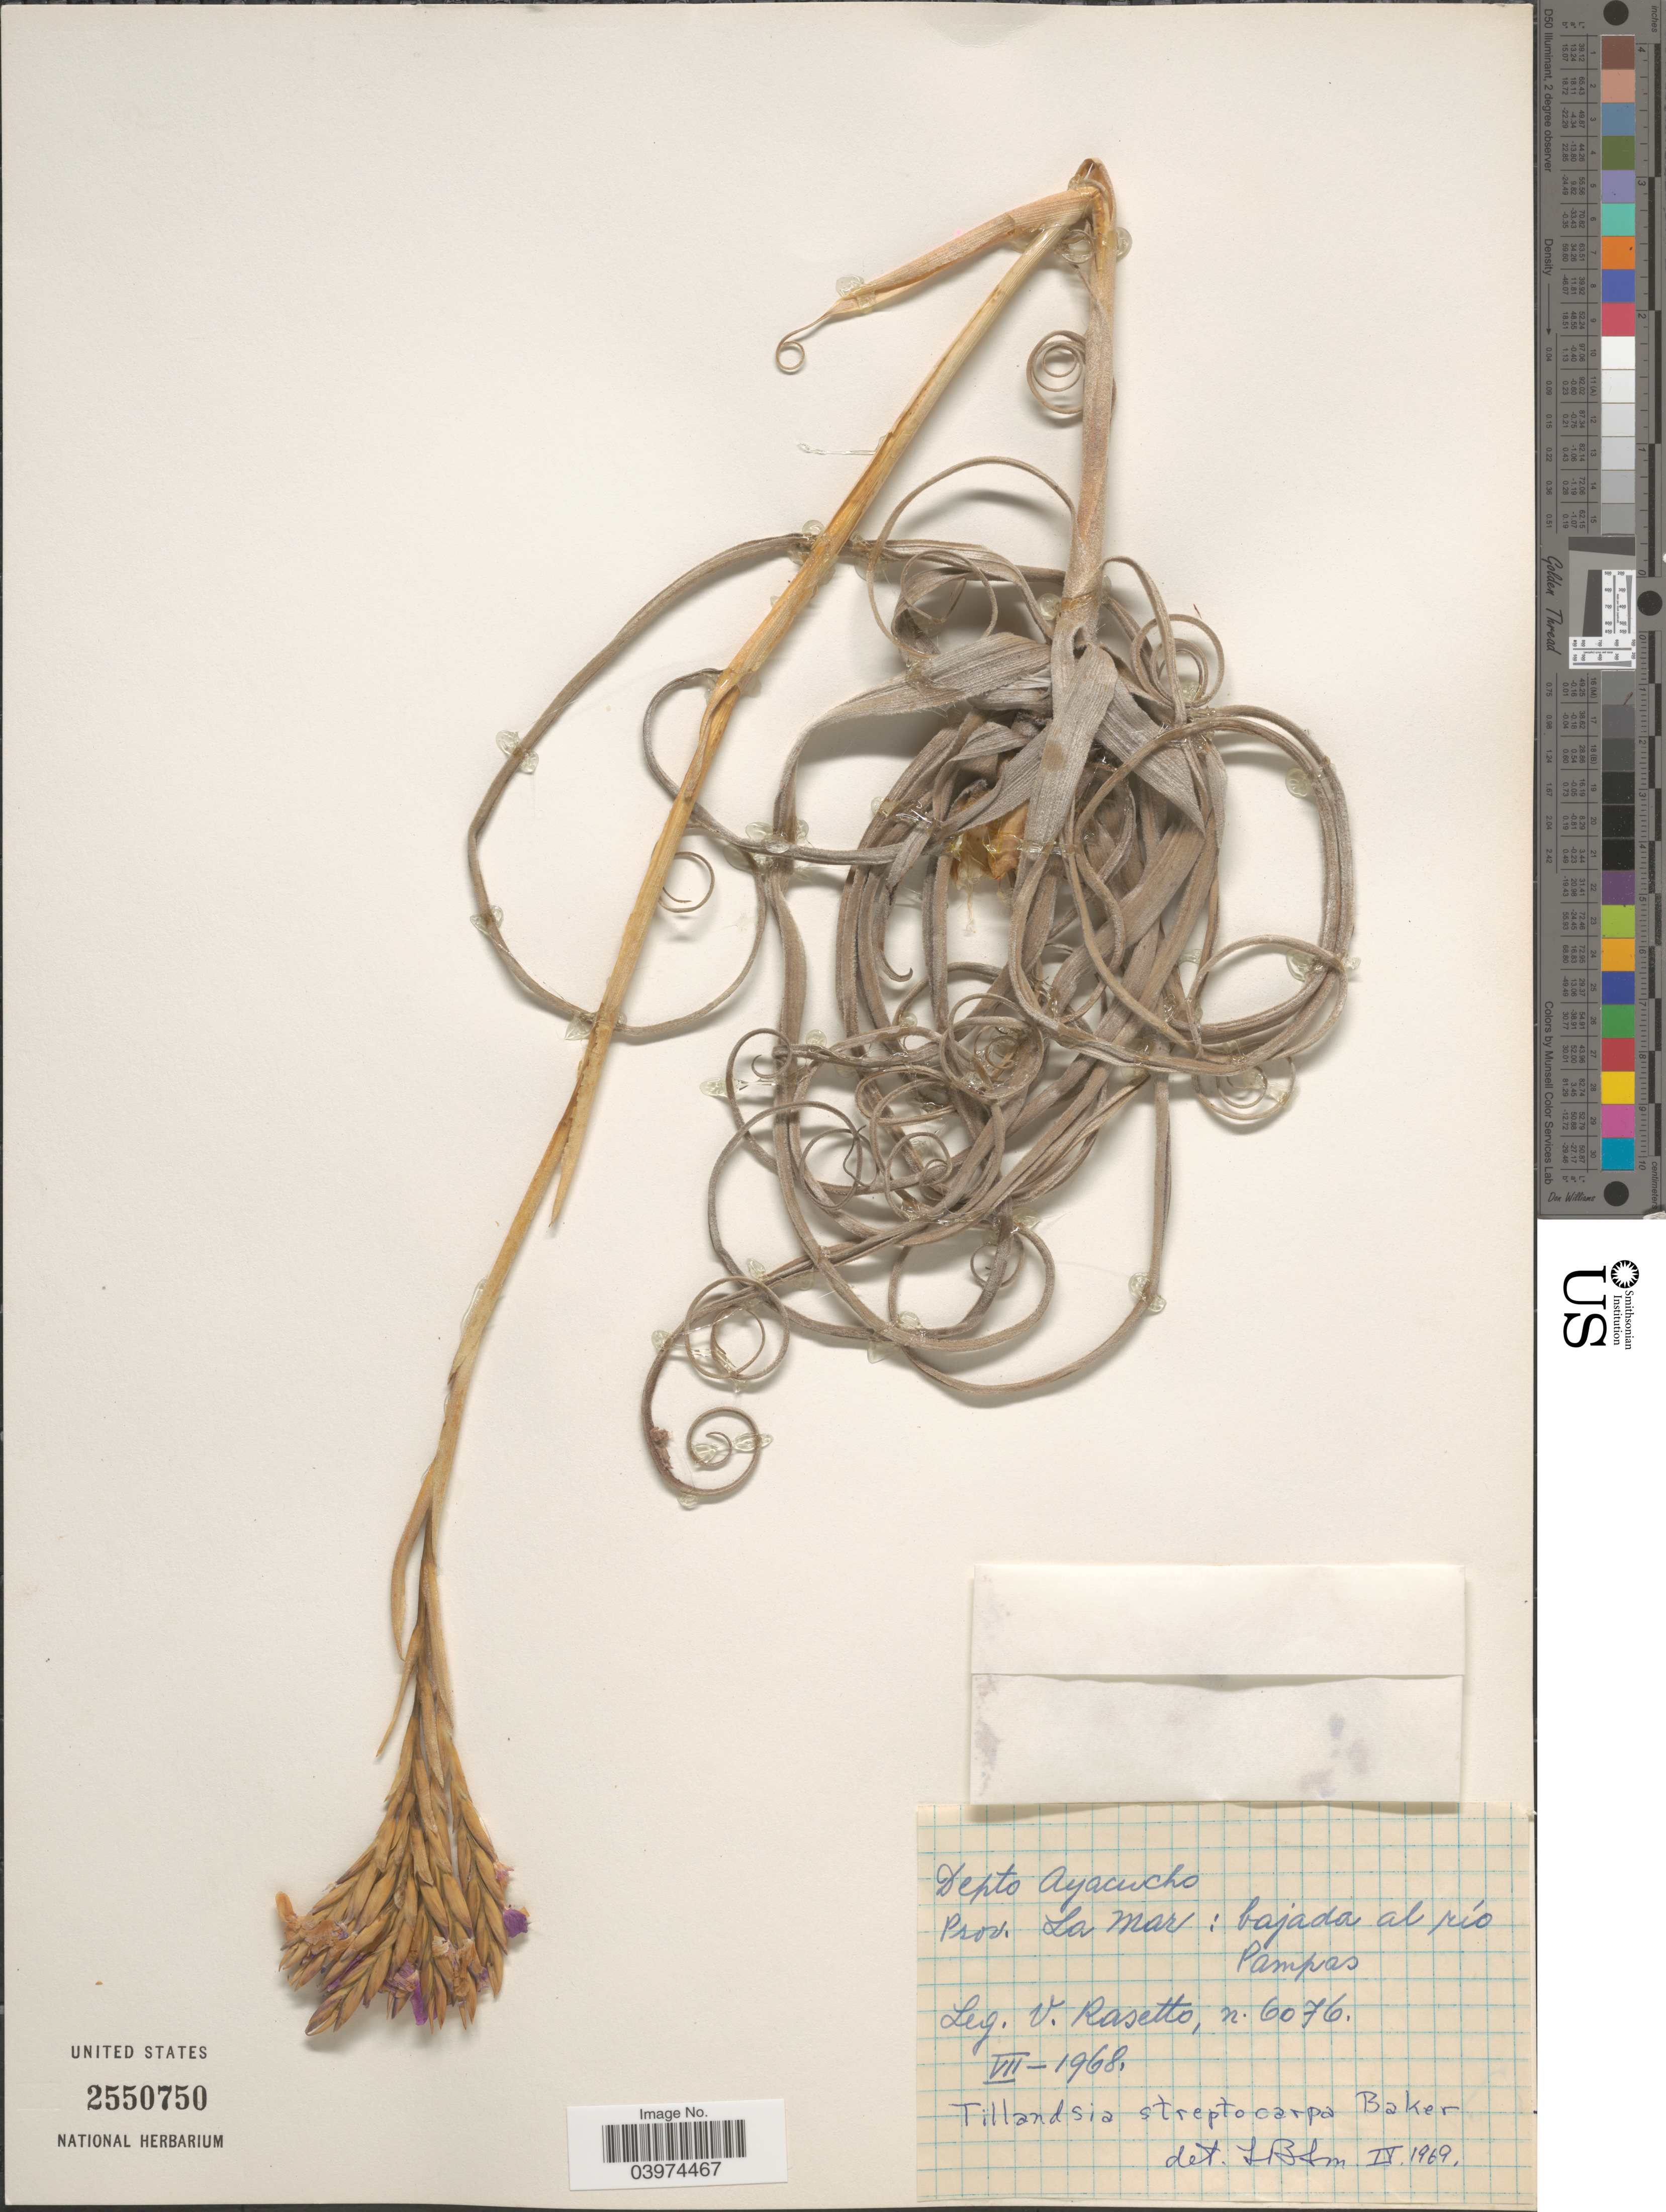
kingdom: Plantae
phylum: Tracheophyta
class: Liliopsida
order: Poales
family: Bromeliaceae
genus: Tillandsia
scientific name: Tillandsia streptocarpa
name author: Baker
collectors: V. Rasetto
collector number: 6076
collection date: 1968-07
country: Peru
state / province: Ayacucho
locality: Depto Ayacucho. Prov. La Mar: bajada al río Pampas.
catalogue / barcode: US 2550750